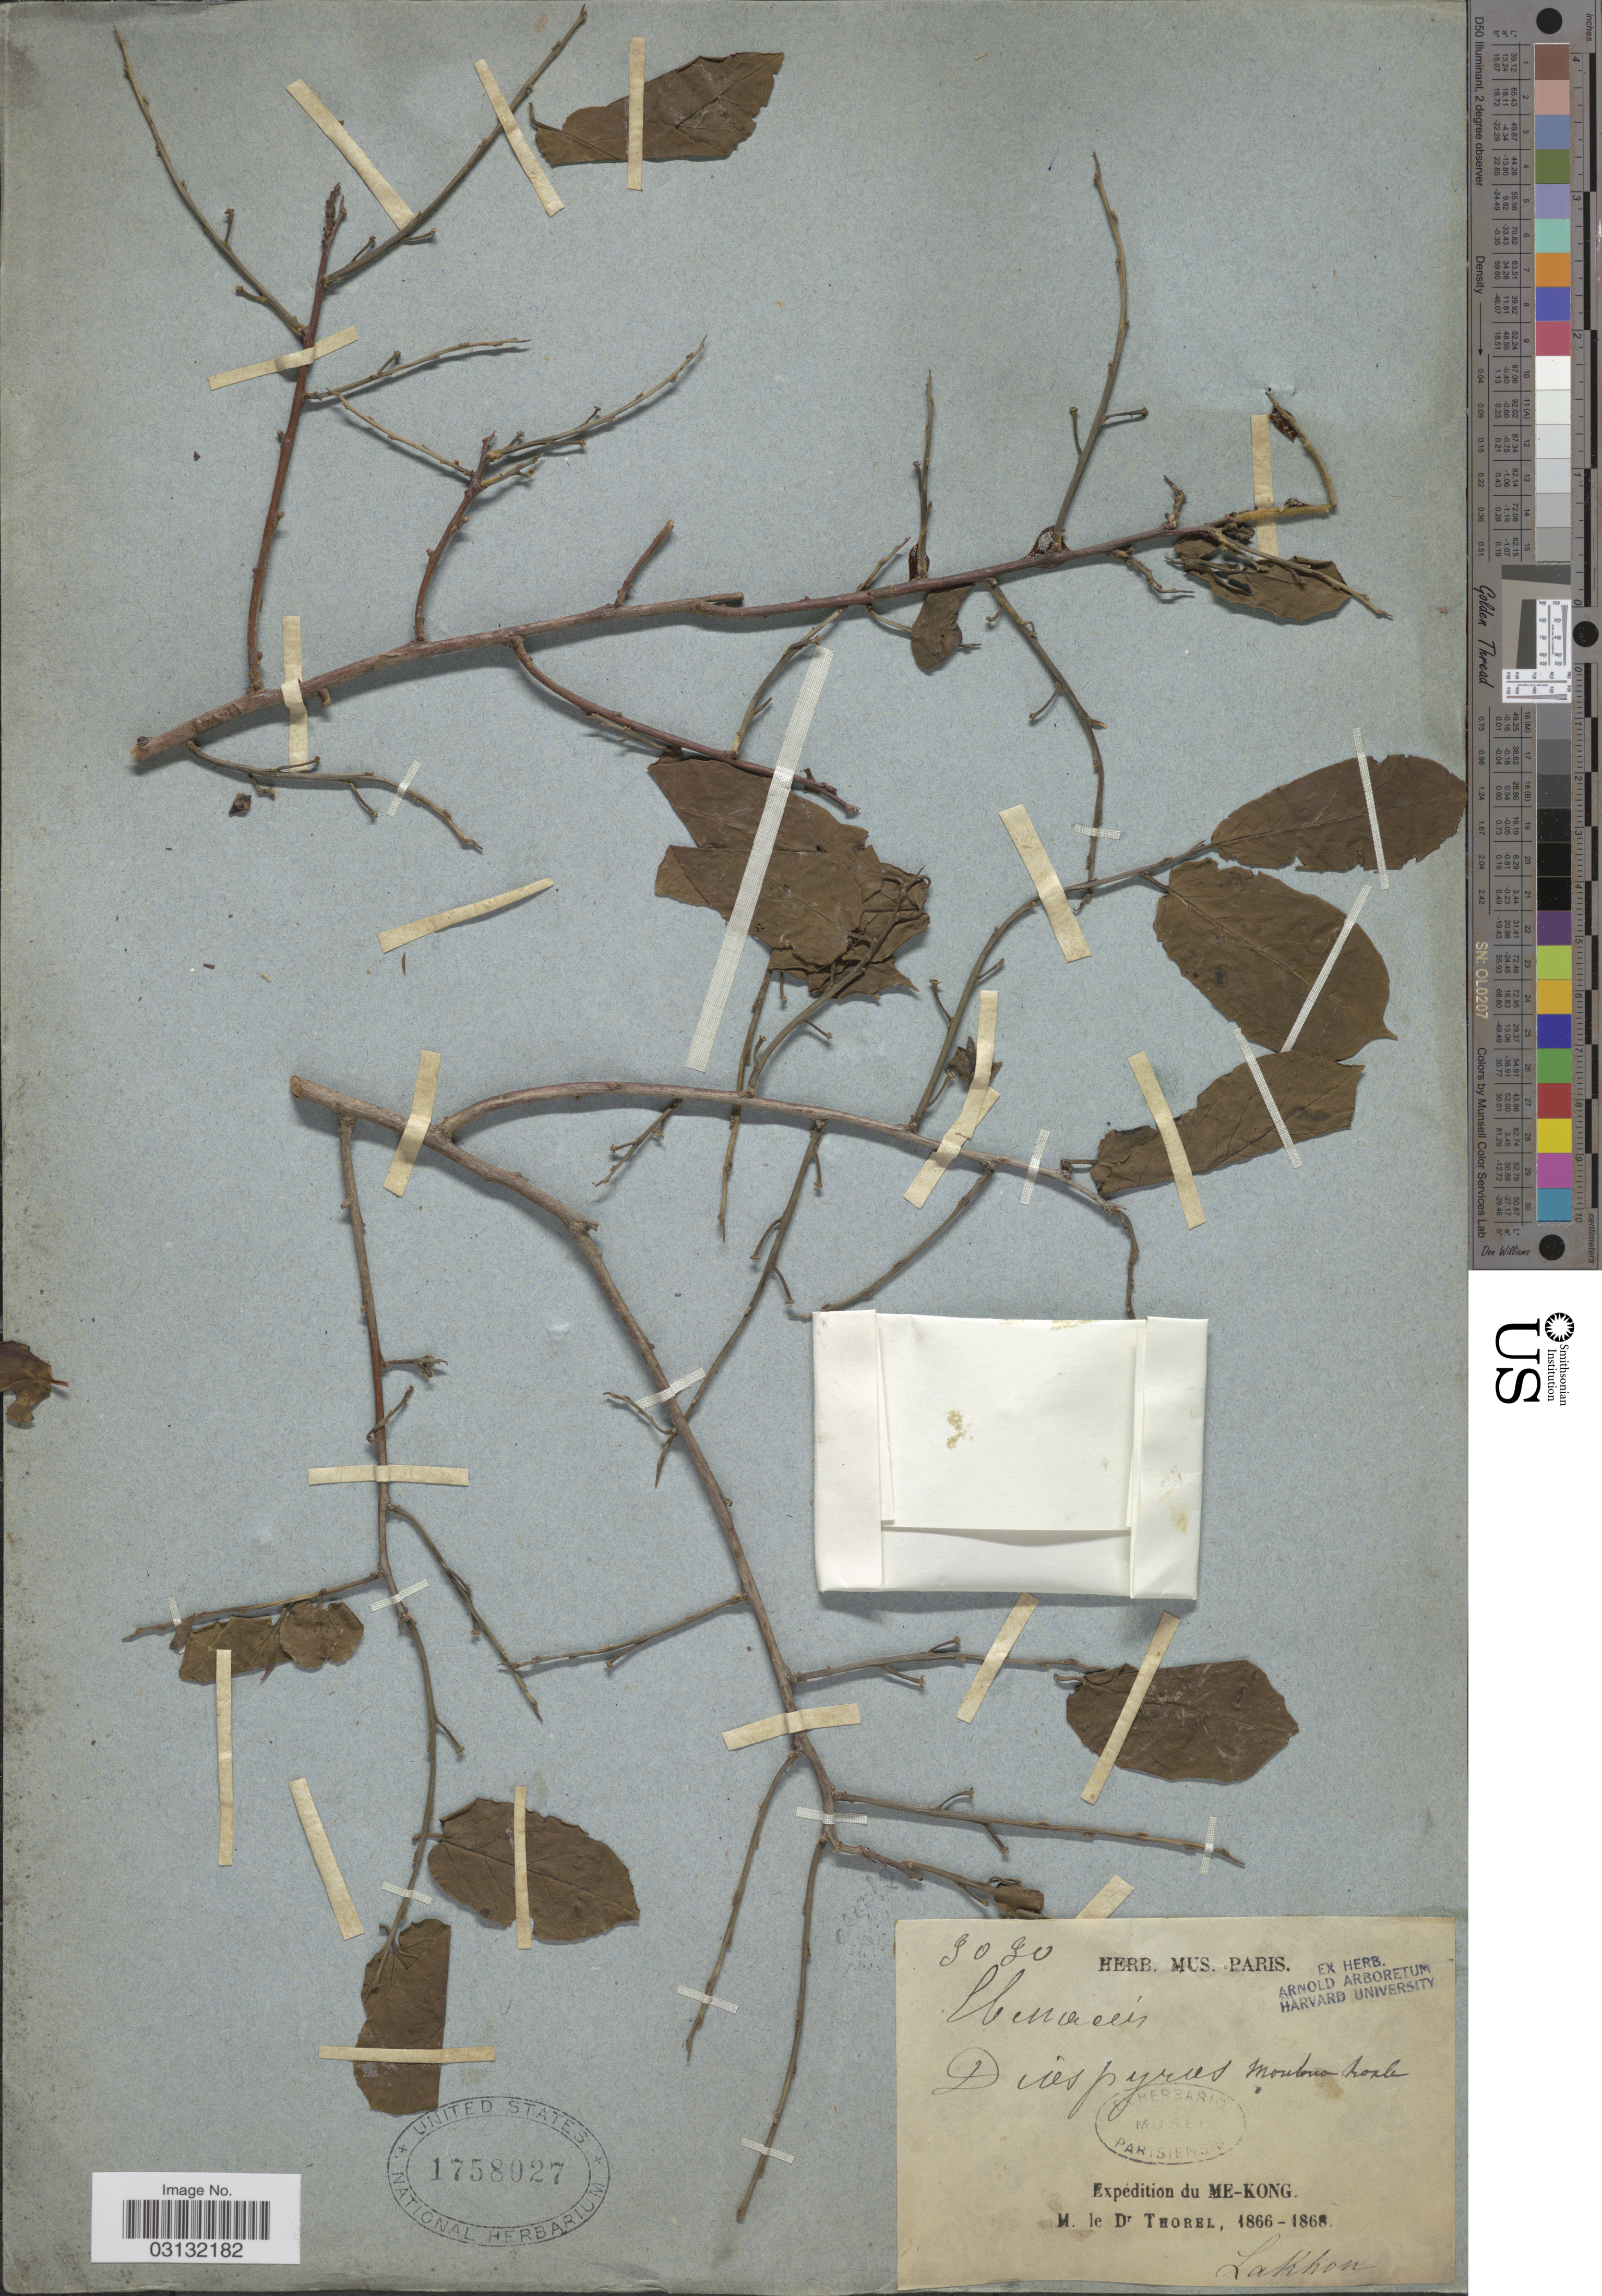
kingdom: Plantae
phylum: Tracheophyta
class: Magnoliopsida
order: Ericales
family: Ebenaceae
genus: Diospyros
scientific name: Diospyros montana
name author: Roxb.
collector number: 9090*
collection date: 1866/1868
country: Laos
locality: Me-Kong, Lakhou.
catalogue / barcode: US 1758027